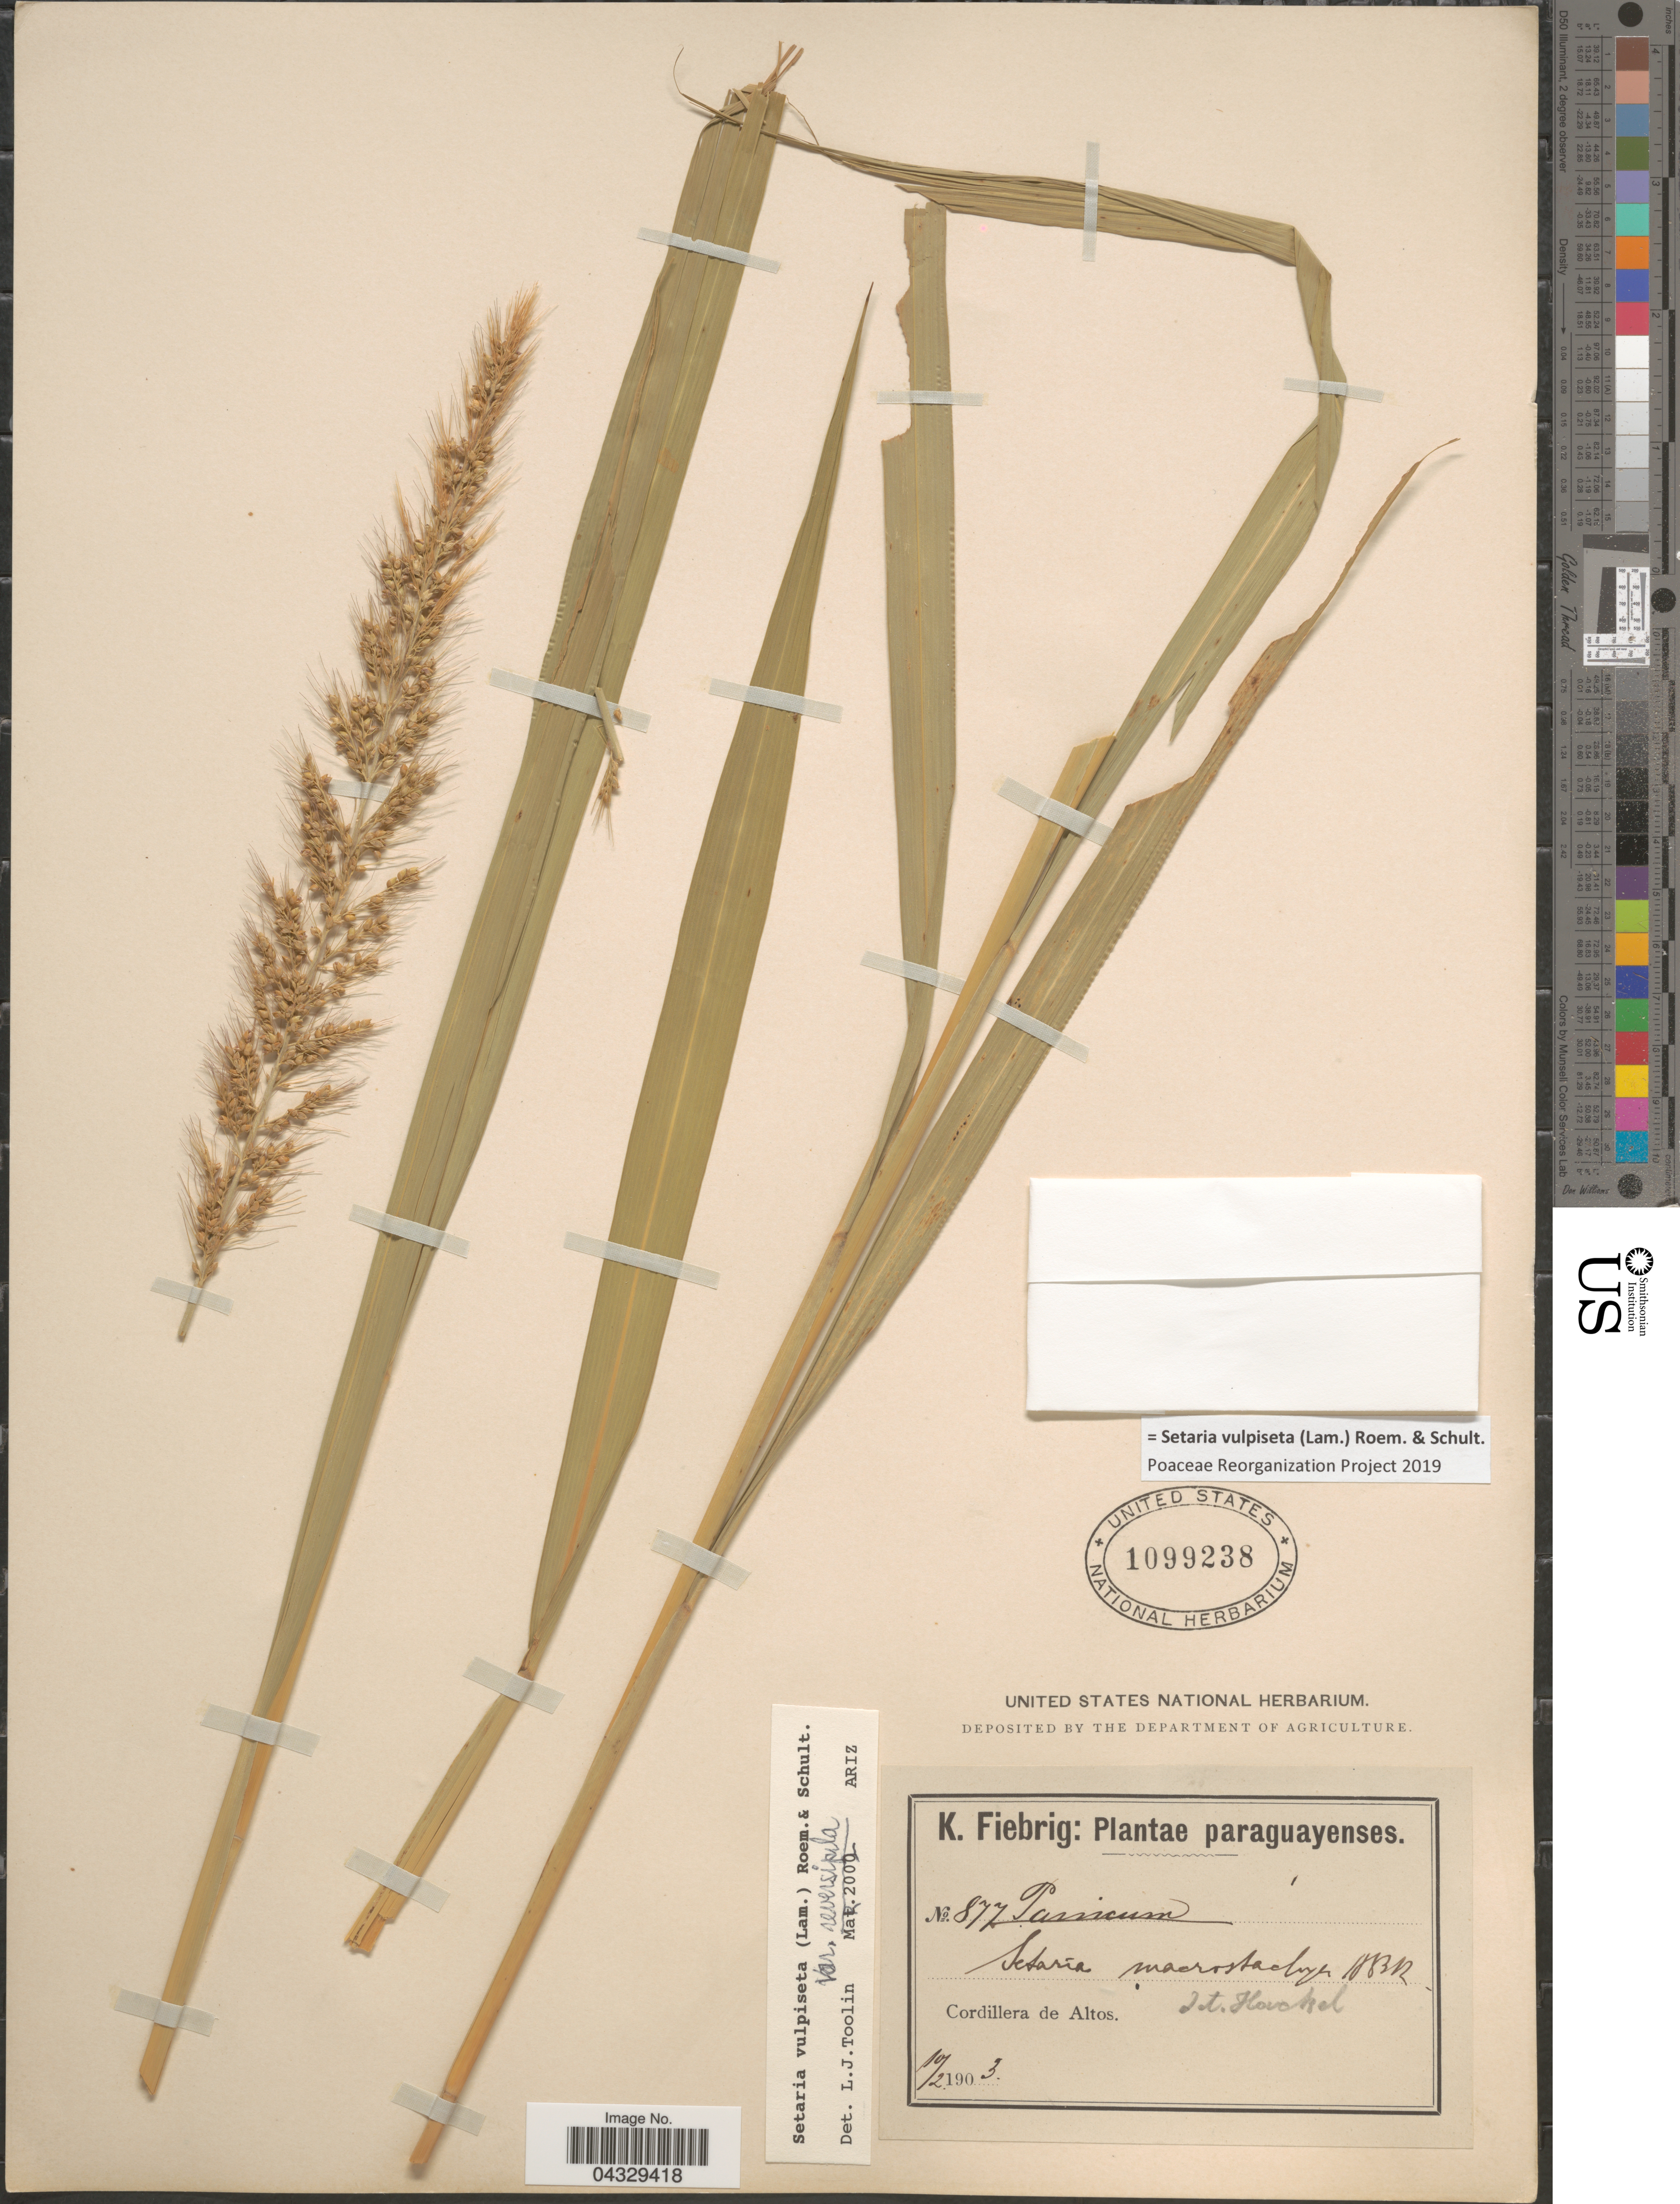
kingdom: Plantae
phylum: Tracheophyta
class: Liliopsida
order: Poales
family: Poaceae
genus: Setaria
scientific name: Setaria vulpiseta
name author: (Lam.) Roem. & Schult.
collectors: K. Fiebrig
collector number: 877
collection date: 1903-02-10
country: Paraguay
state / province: Cordillera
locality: Cordillera de Altos.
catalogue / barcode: US 1099238